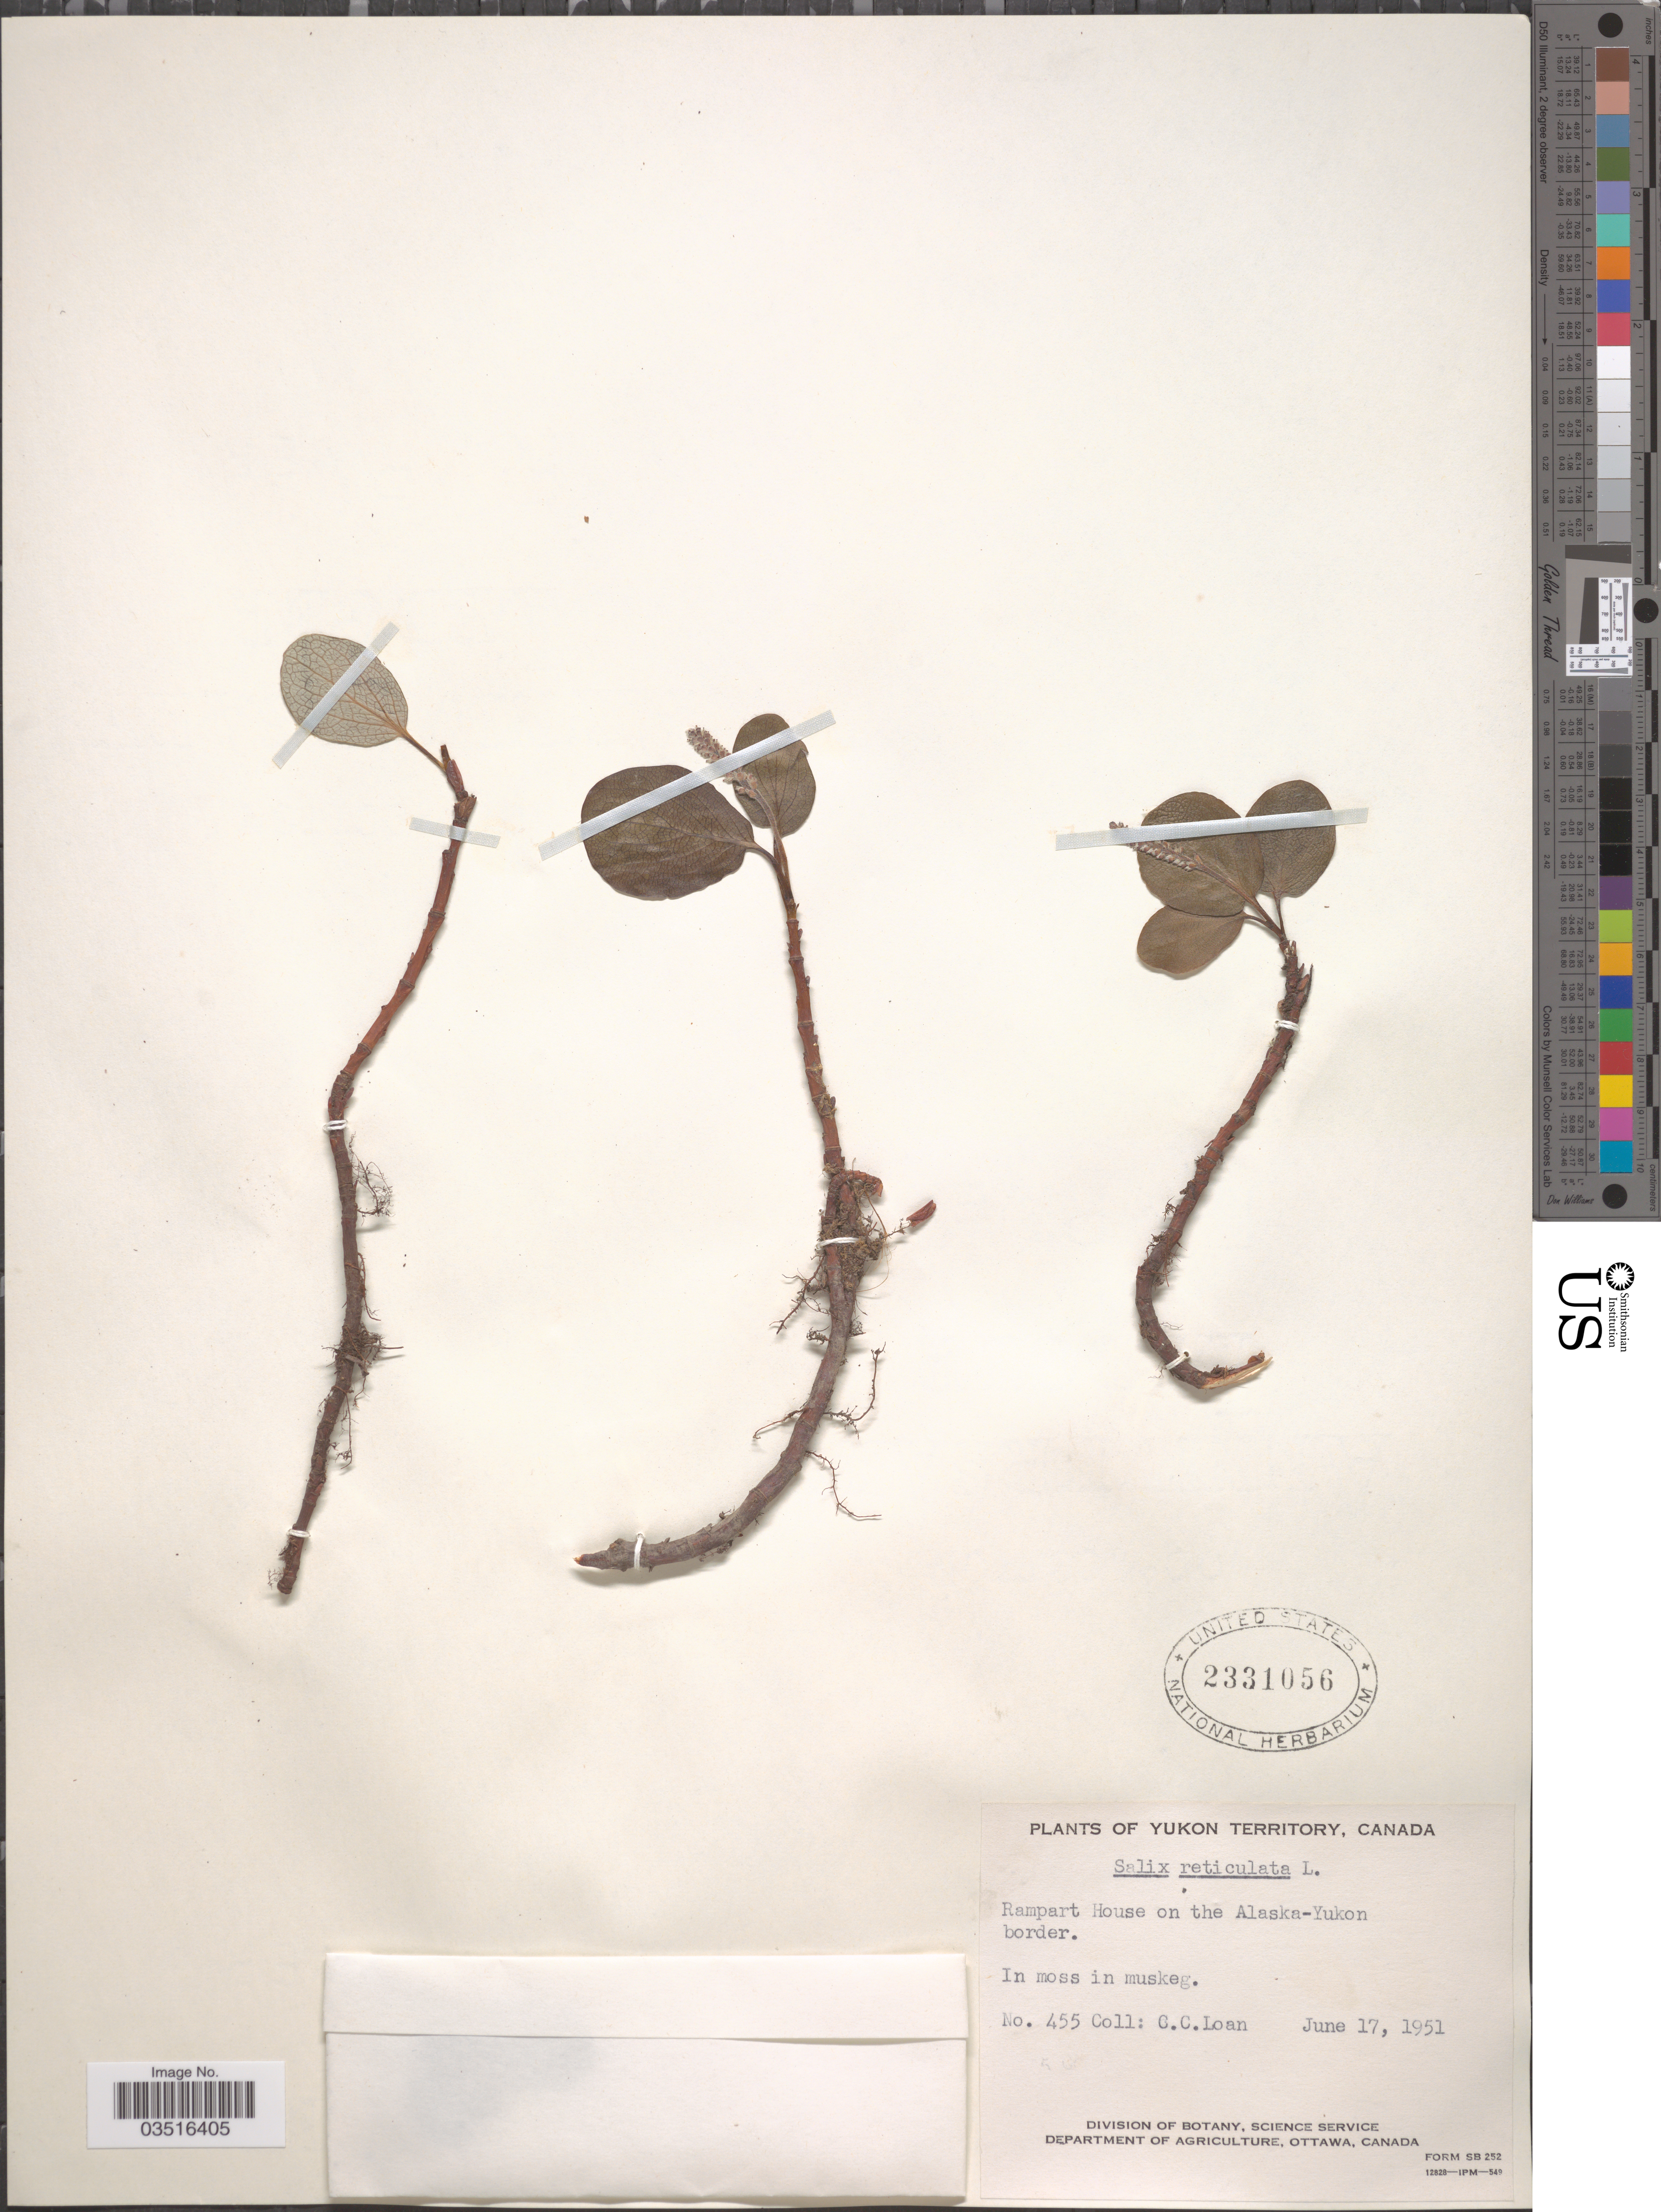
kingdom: Plantae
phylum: Tracheophyta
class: Magnoliopsida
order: Malpighiales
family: Salicaceae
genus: Salix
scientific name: Salix reticulata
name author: L.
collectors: C. Loan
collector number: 455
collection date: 1951-06-17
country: Canada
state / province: Yukon Territory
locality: Rampart House on the Alaska-Yukon border.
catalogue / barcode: US 2331056